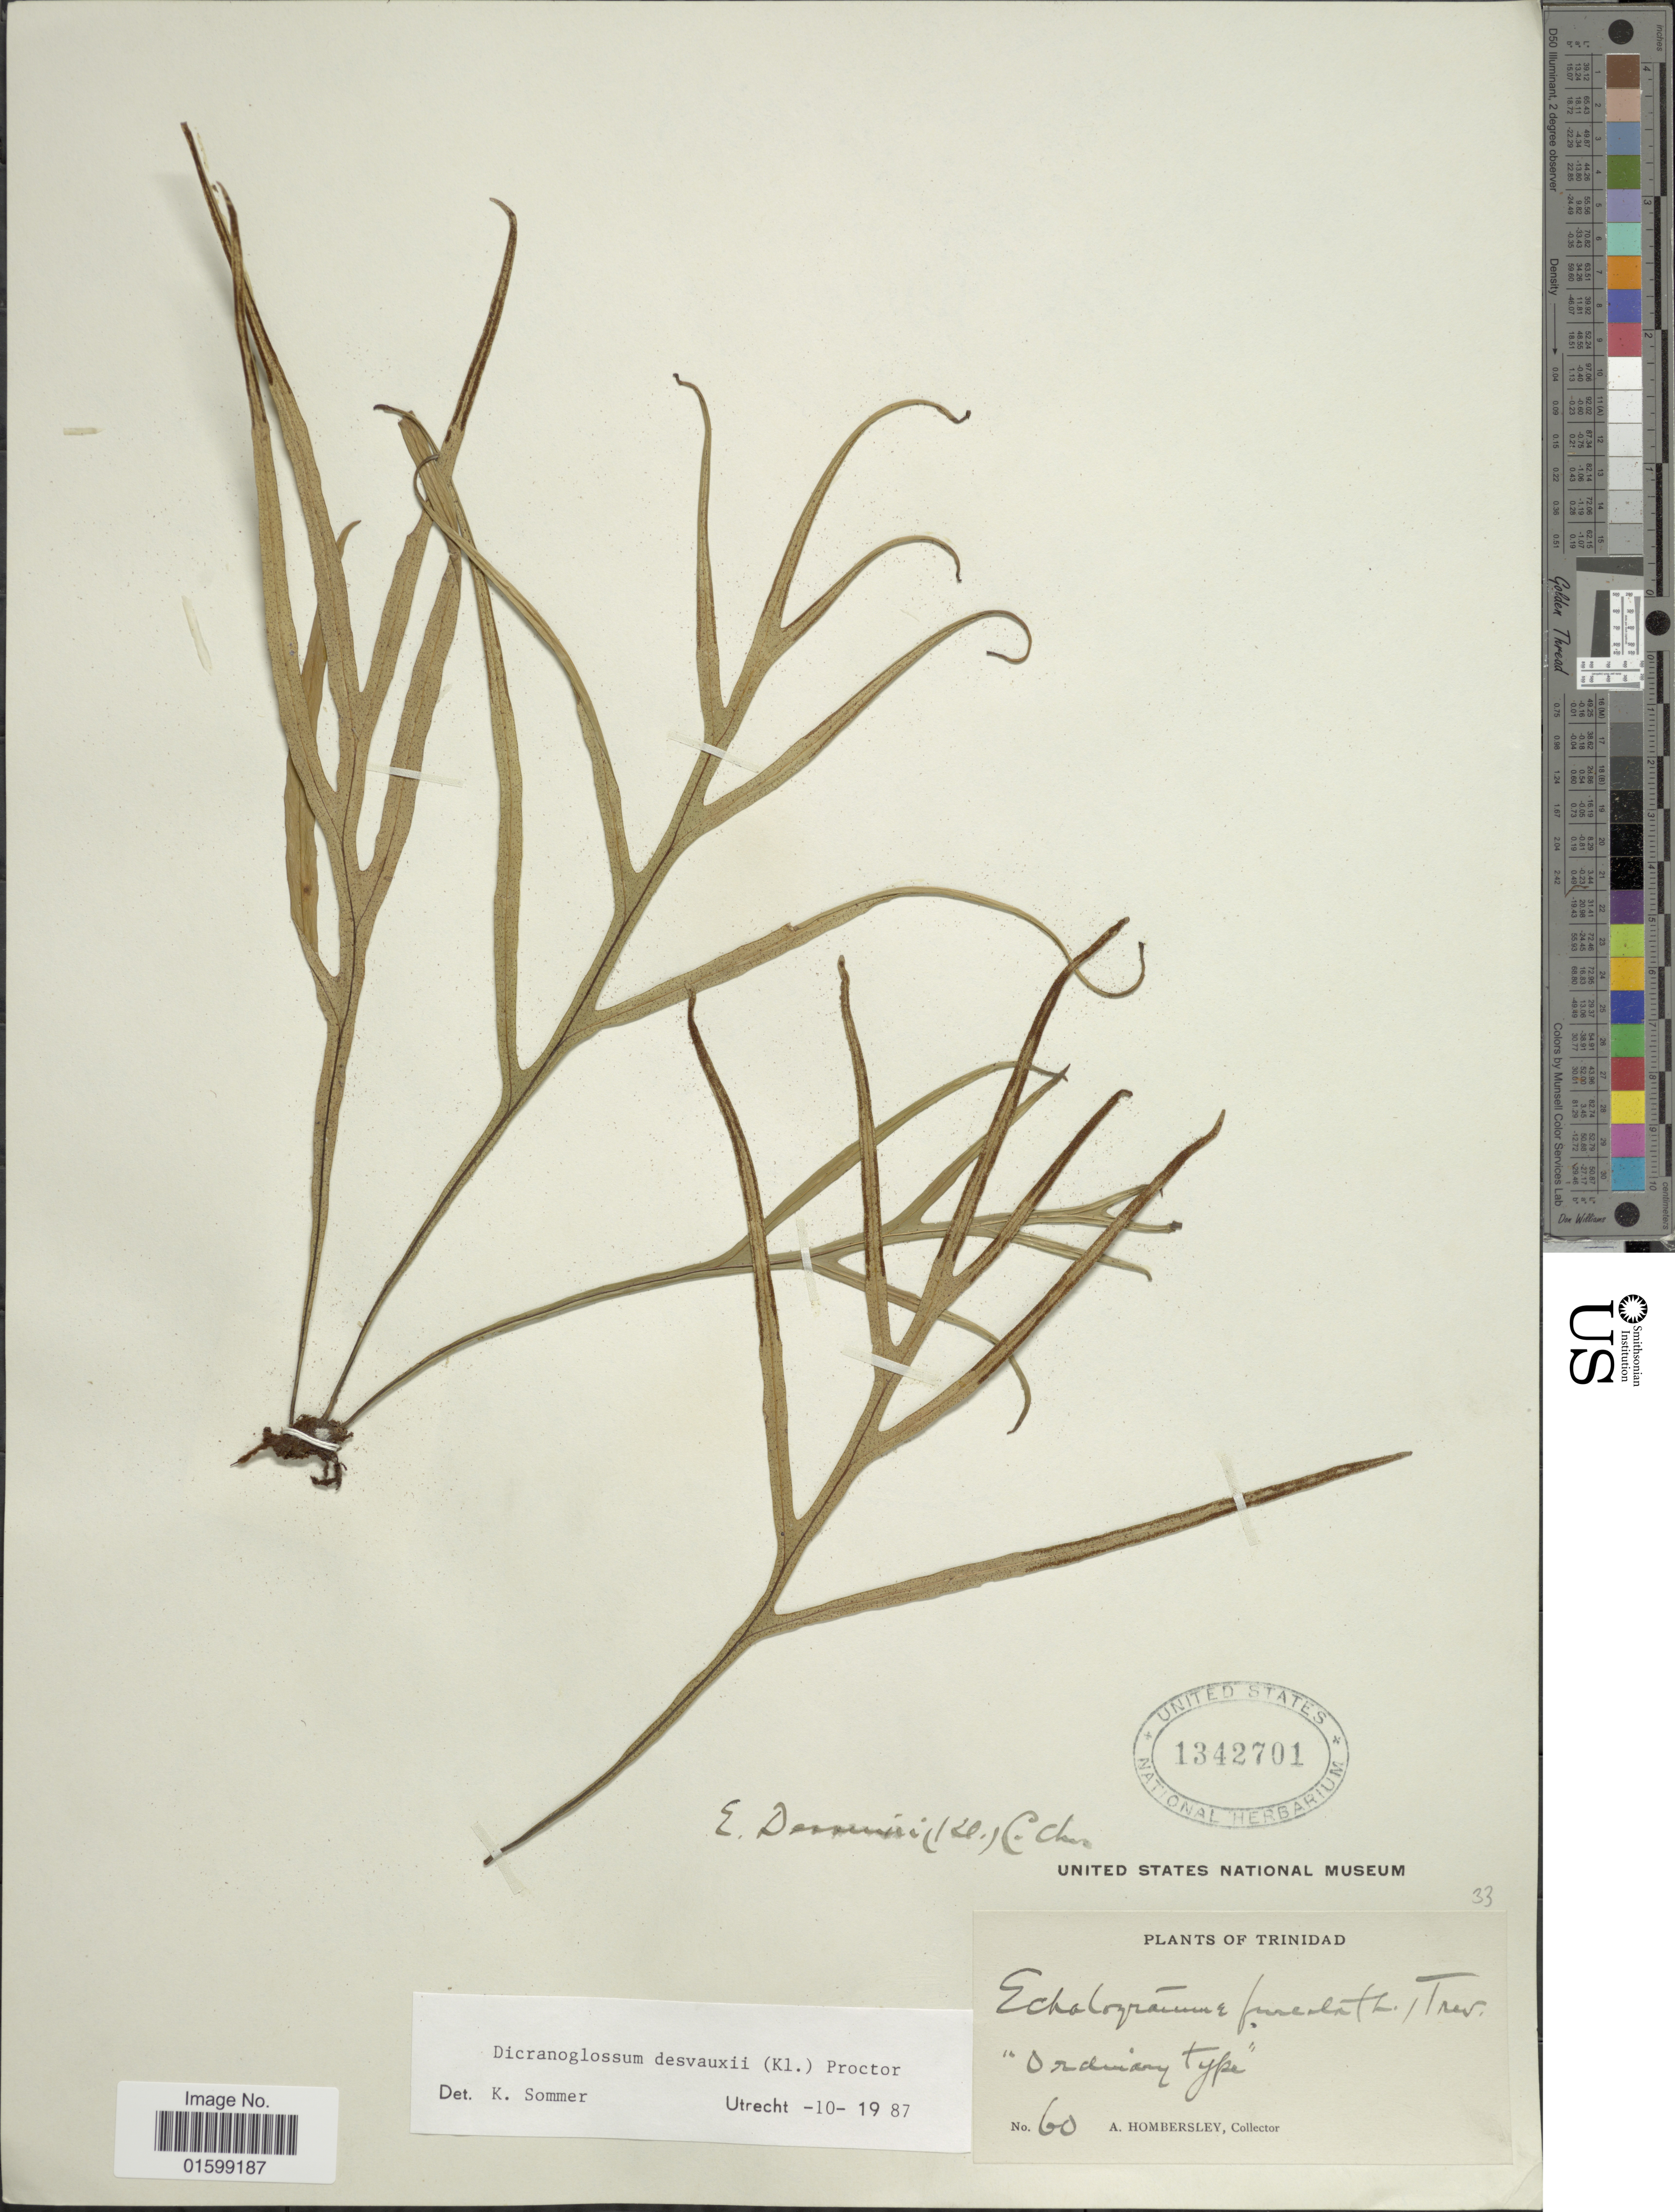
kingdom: Plantae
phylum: Tracheophyta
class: Polypodiopsida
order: Polypodiales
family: Polypodiaceae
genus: Pleopeltis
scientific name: Pleopeltis desvauxii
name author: (Klotzsch) Salino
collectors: A. Hombersley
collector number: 60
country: Trinidad and Tobago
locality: Trinidad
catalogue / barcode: US 1342701